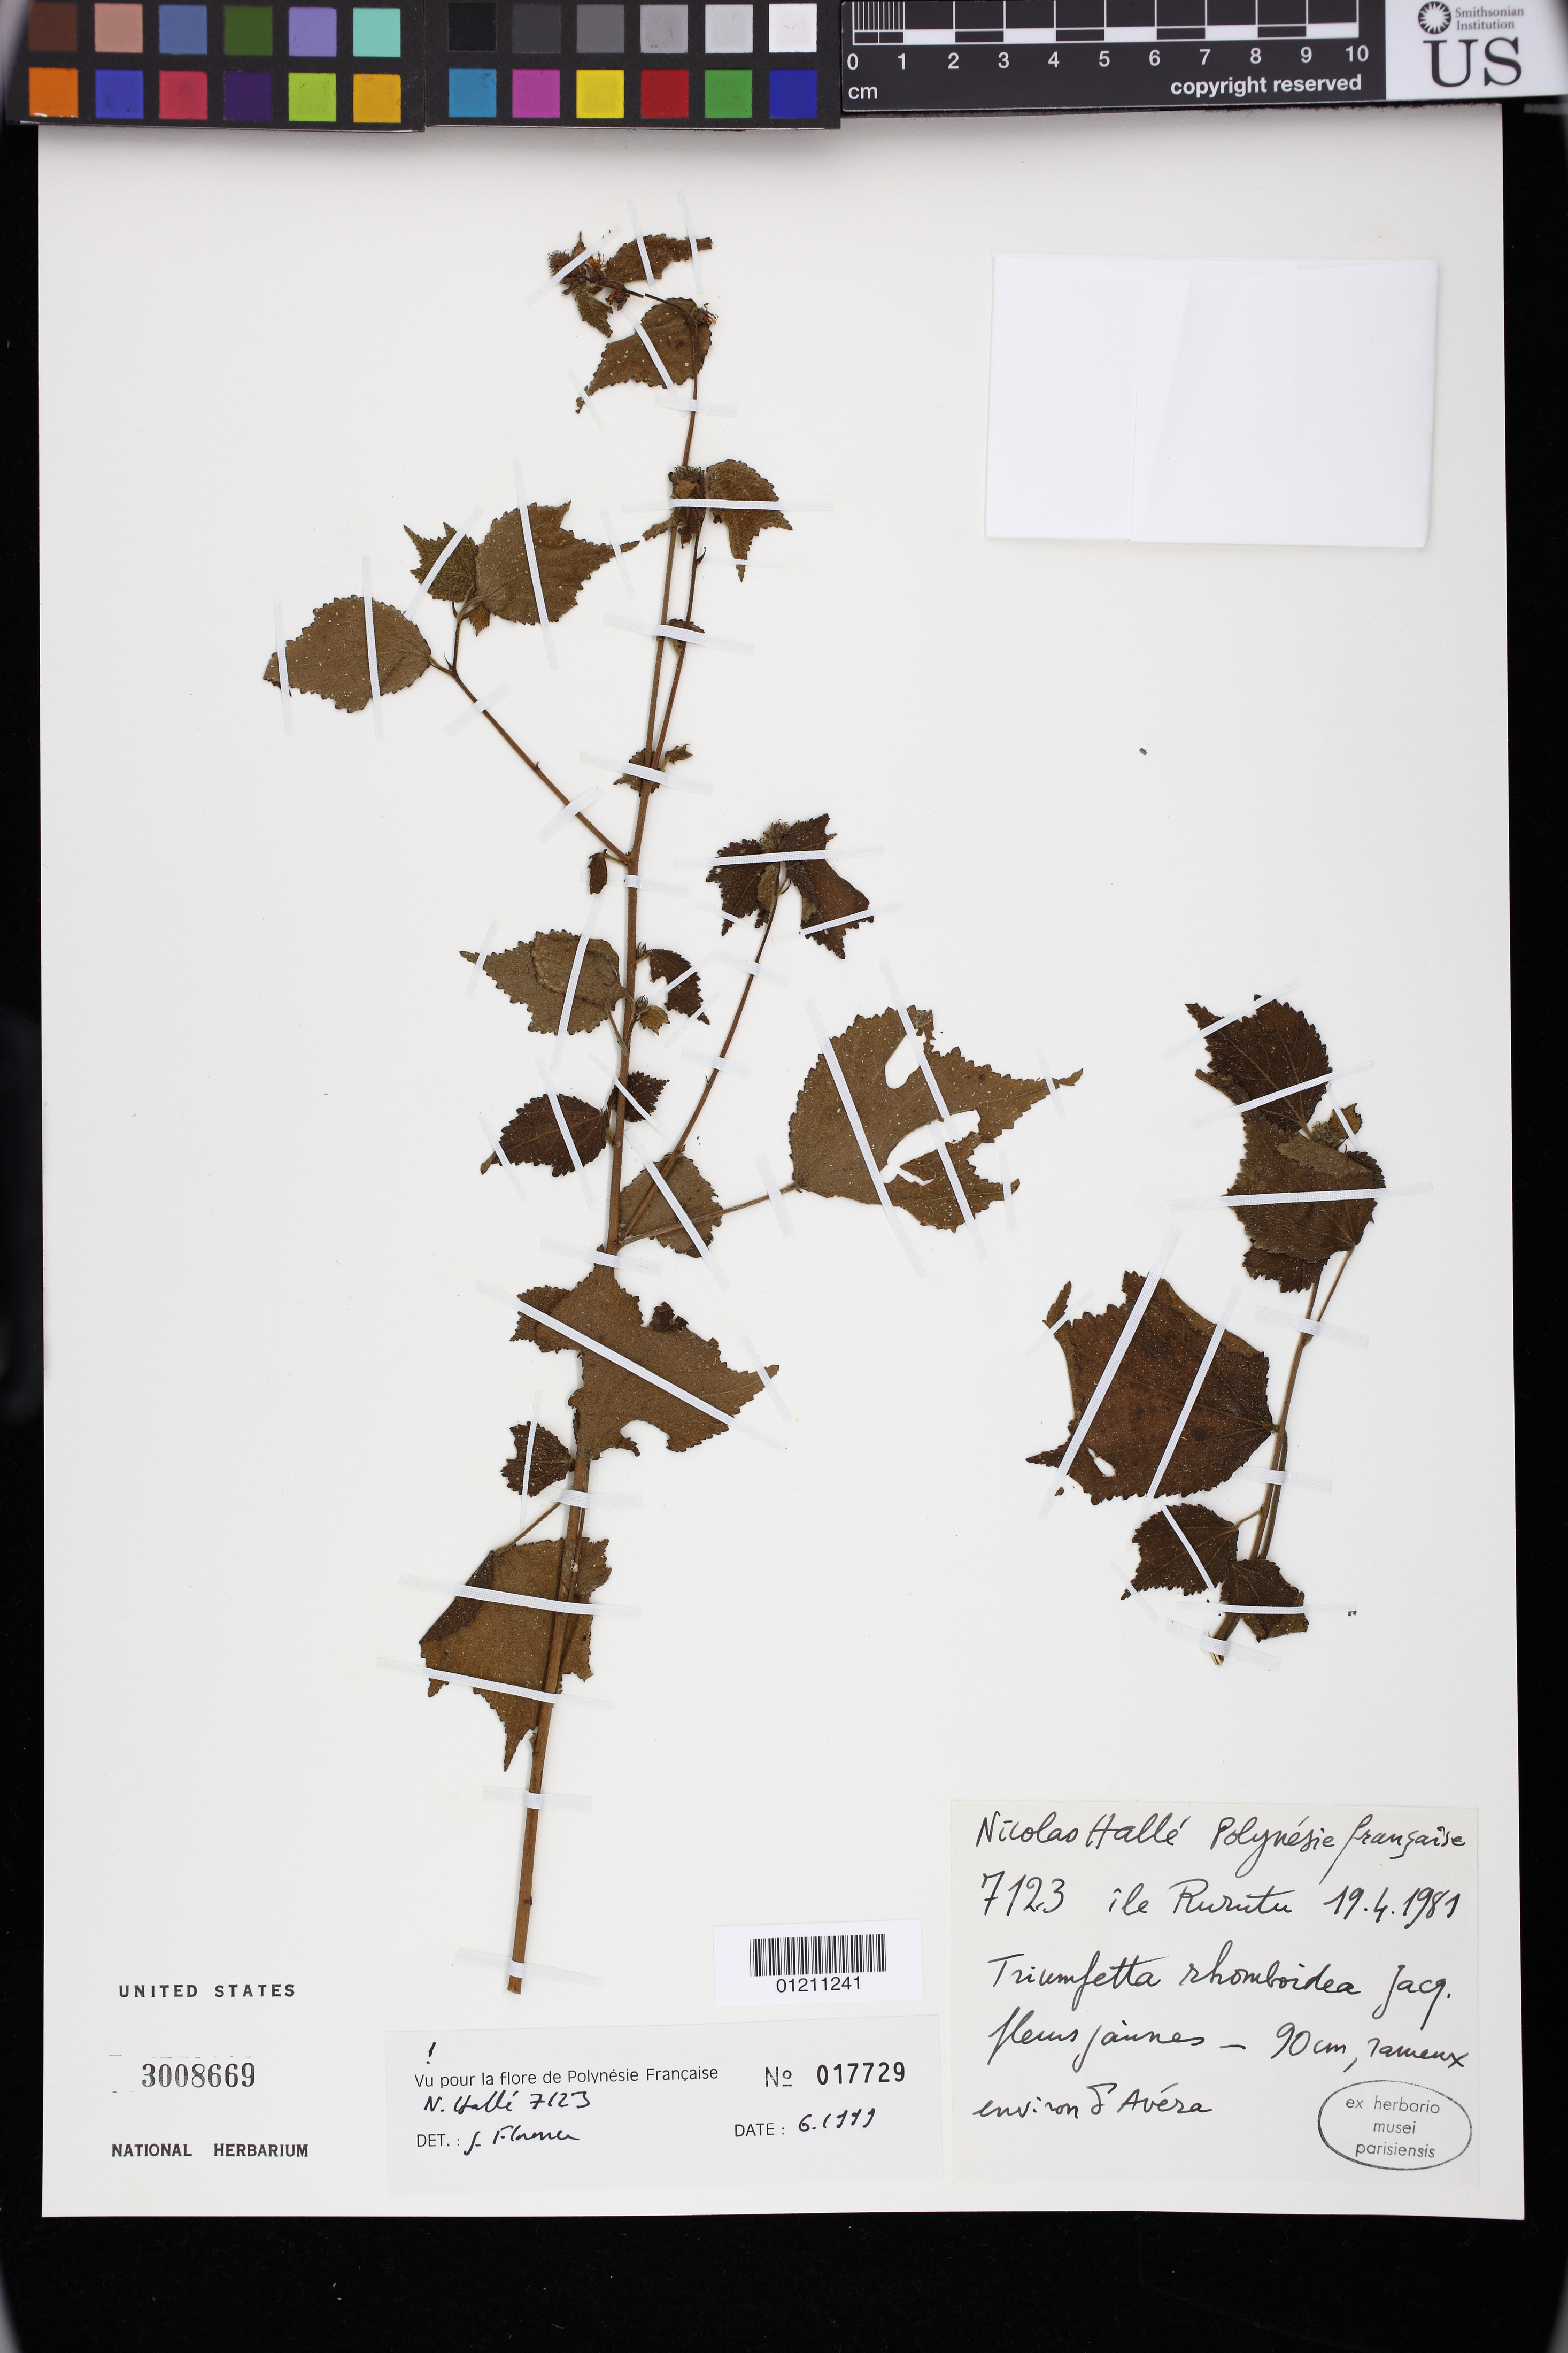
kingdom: Plantae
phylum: Tracheophyta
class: Magnoliopsida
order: Malvales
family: Malvaceae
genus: Triumfetta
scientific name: Triumfetta rhomboidea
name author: Jacq.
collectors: N. Hallé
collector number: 7123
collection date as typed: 19 Apr 1981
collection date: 1981-04-19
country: French Polynesia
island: Rurutu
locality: Environ l'Aveza, ile Rurutu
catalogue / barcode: US 3008669